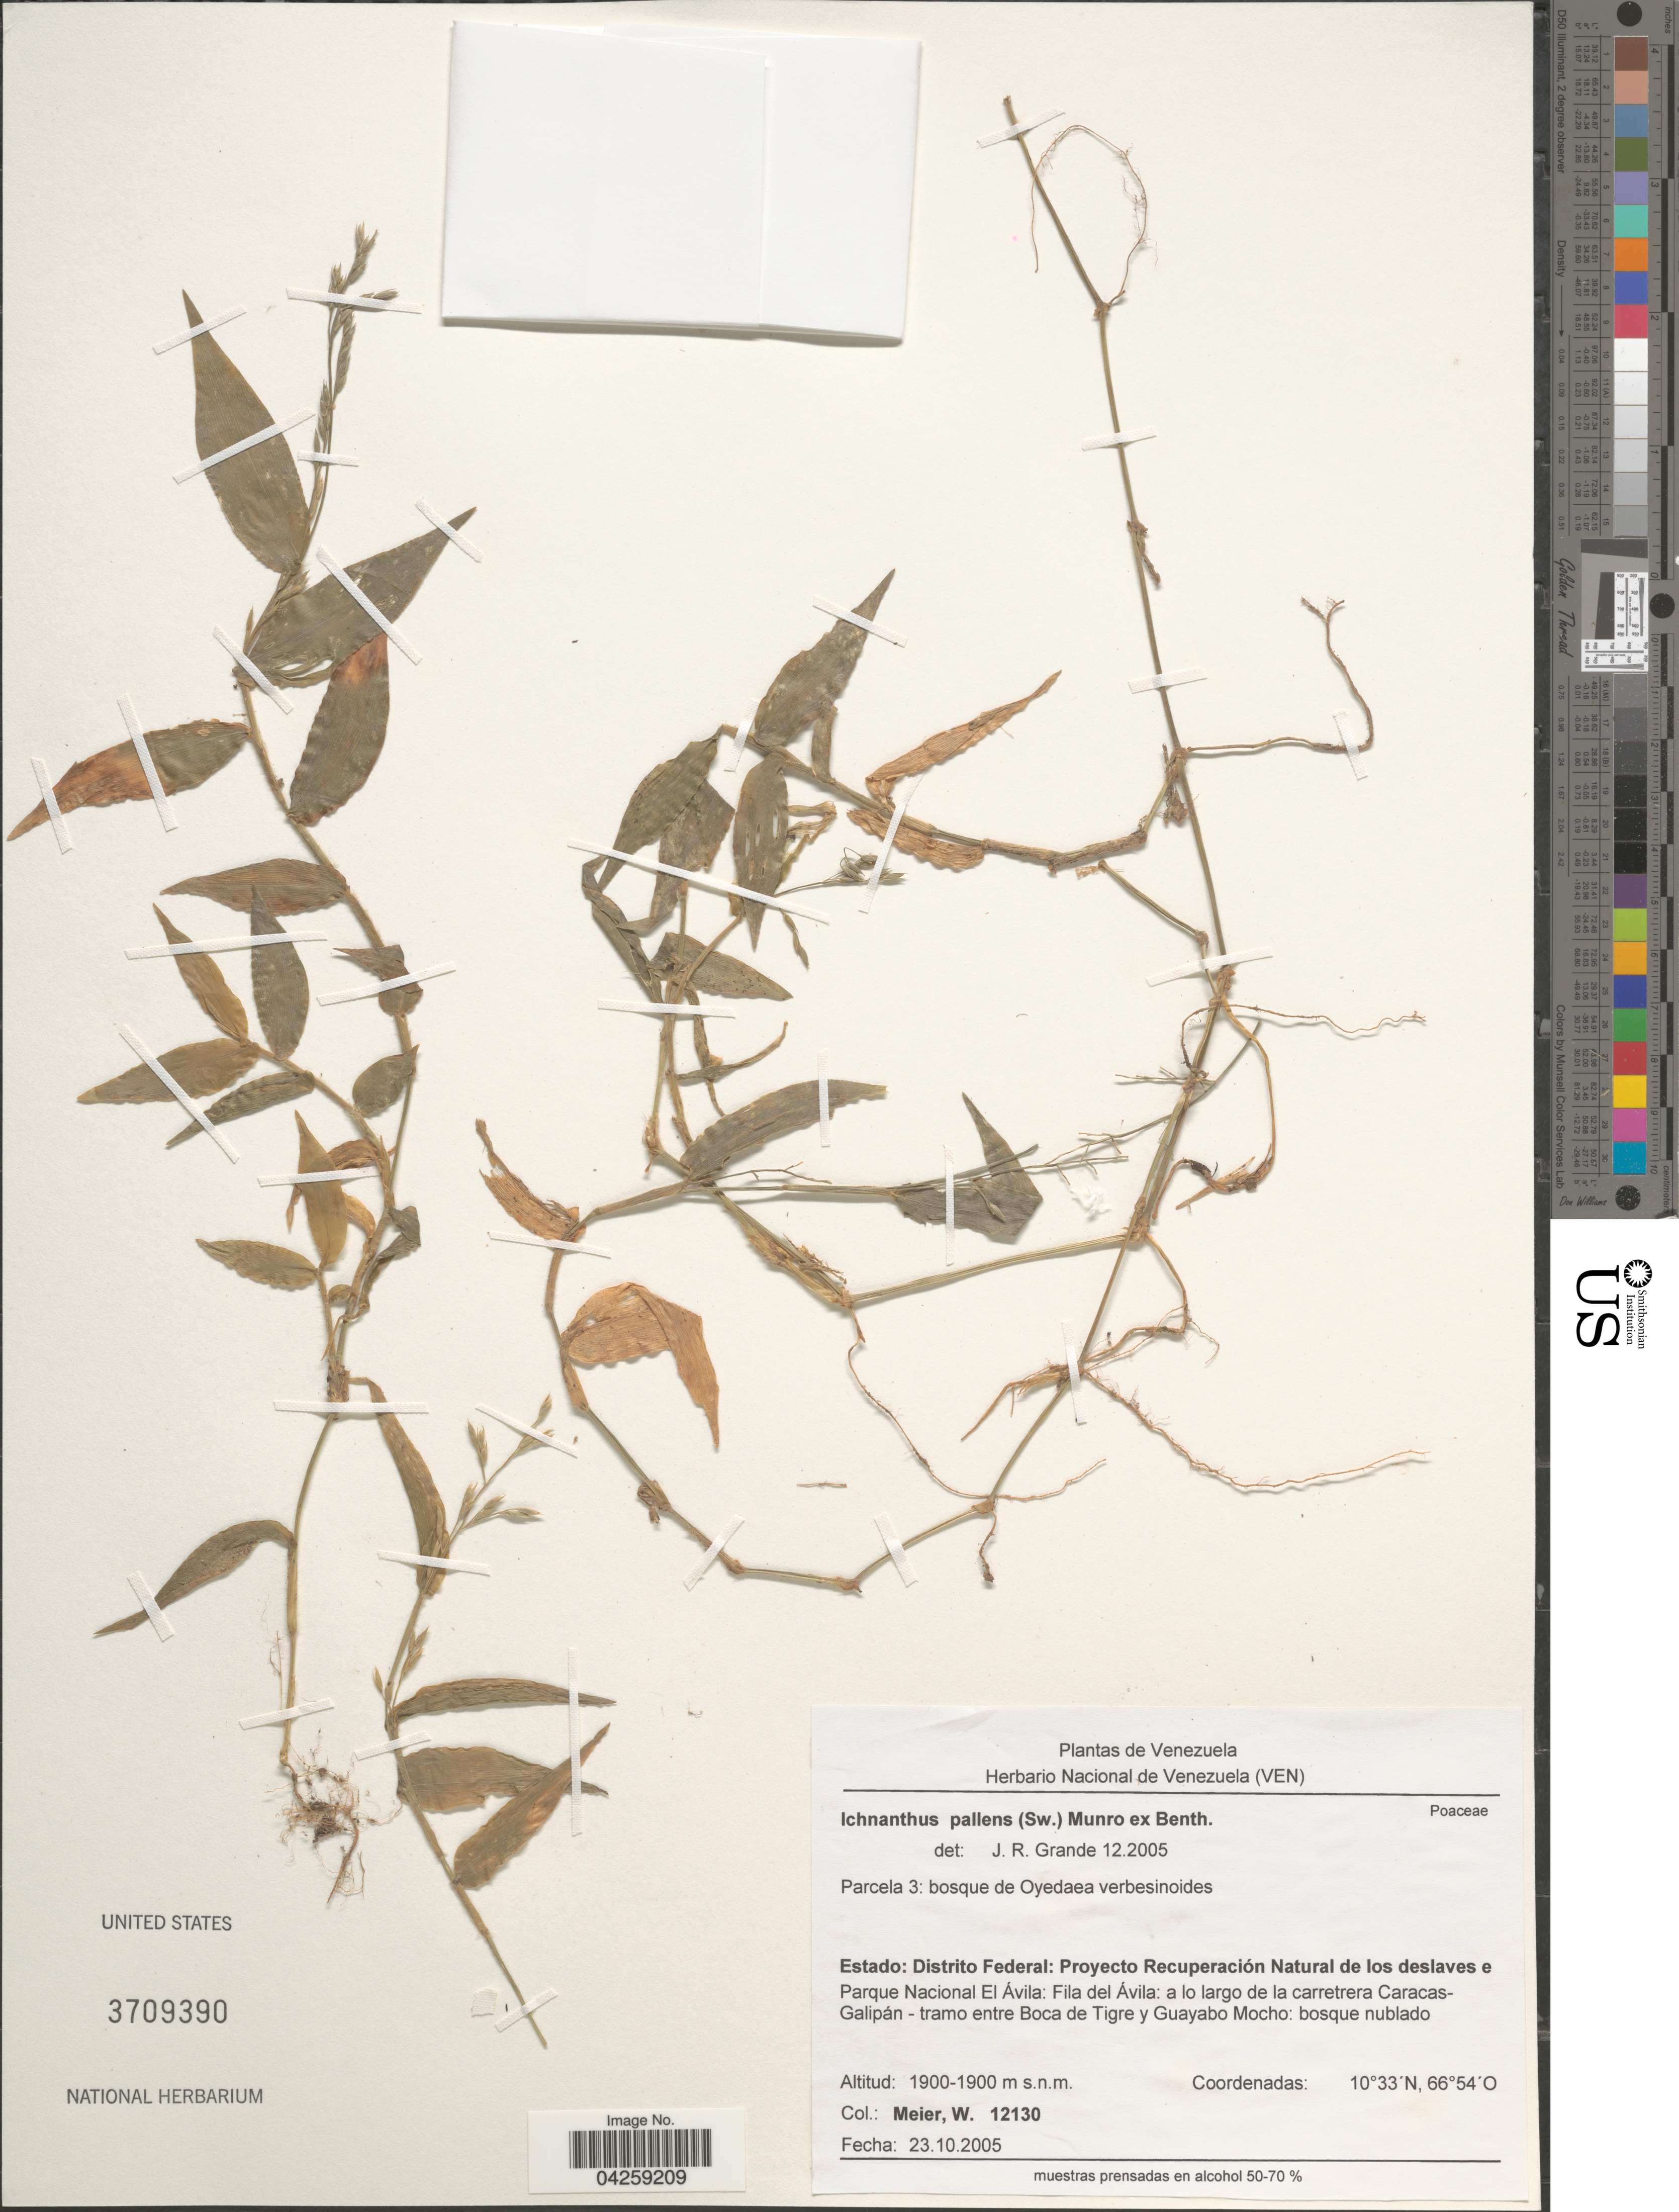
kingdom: Plantae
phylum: Tracheophyta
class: Liliopsida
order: Poales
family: Poaceae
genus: Ichnanthus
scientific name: Ichnanthus pallens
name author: (Sw.) Munro ex Benth.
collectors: W. Meier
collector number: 12130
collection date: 2005-10-23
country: Venezuela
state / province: Distrito Federal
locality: Proyecto Recuperación Natural de los deslaves e Parque Nacional El Ávila: Fila del Ávila: a lo largo de la carretrera Caracas-Galipán-tramo entre Boca de Tigre y Guayabo Mocho: bosque nublado.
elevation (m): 1900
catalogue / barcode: US 3709390